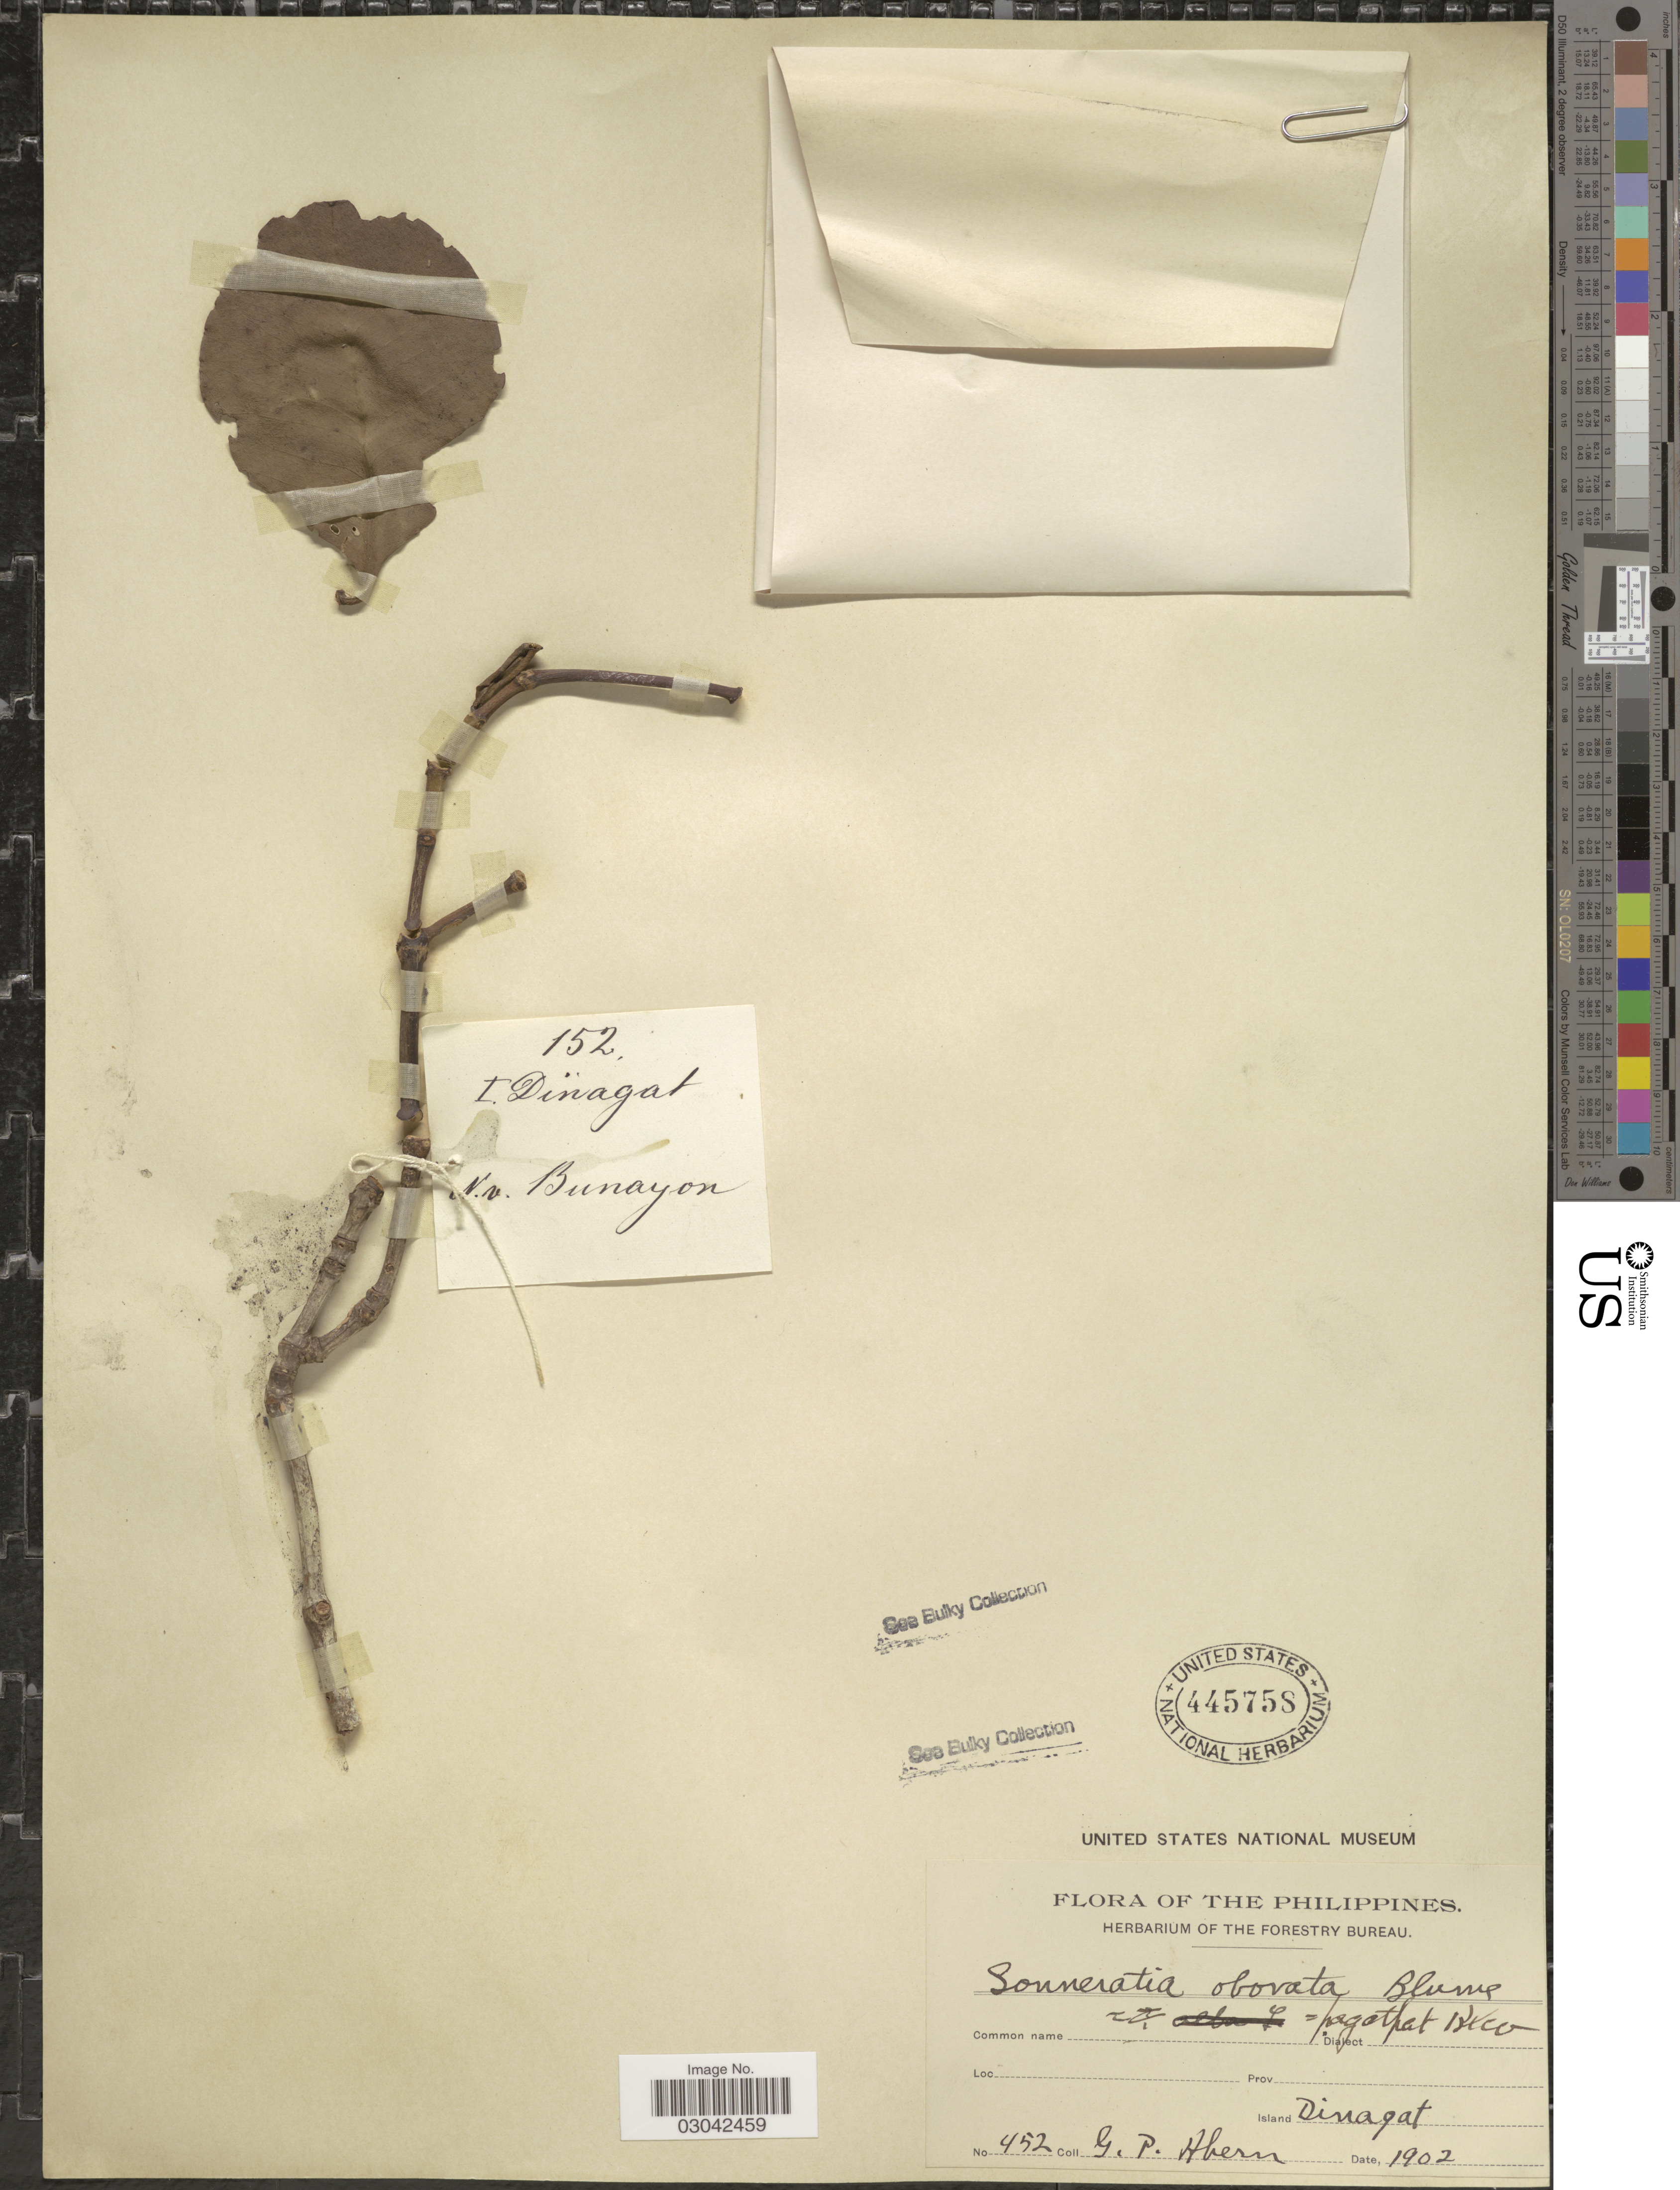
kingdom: Plantae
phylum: Tracheophyta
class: Magnoliopsida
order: Myrtales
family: Lythraceae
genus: Sonneratia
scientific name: Sonneratia pagatpat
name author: Blanco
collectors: G. Ahern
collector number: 452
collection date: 1902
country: Philippines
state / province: Caraga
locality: Island Dinagat.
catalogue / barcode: US 445758